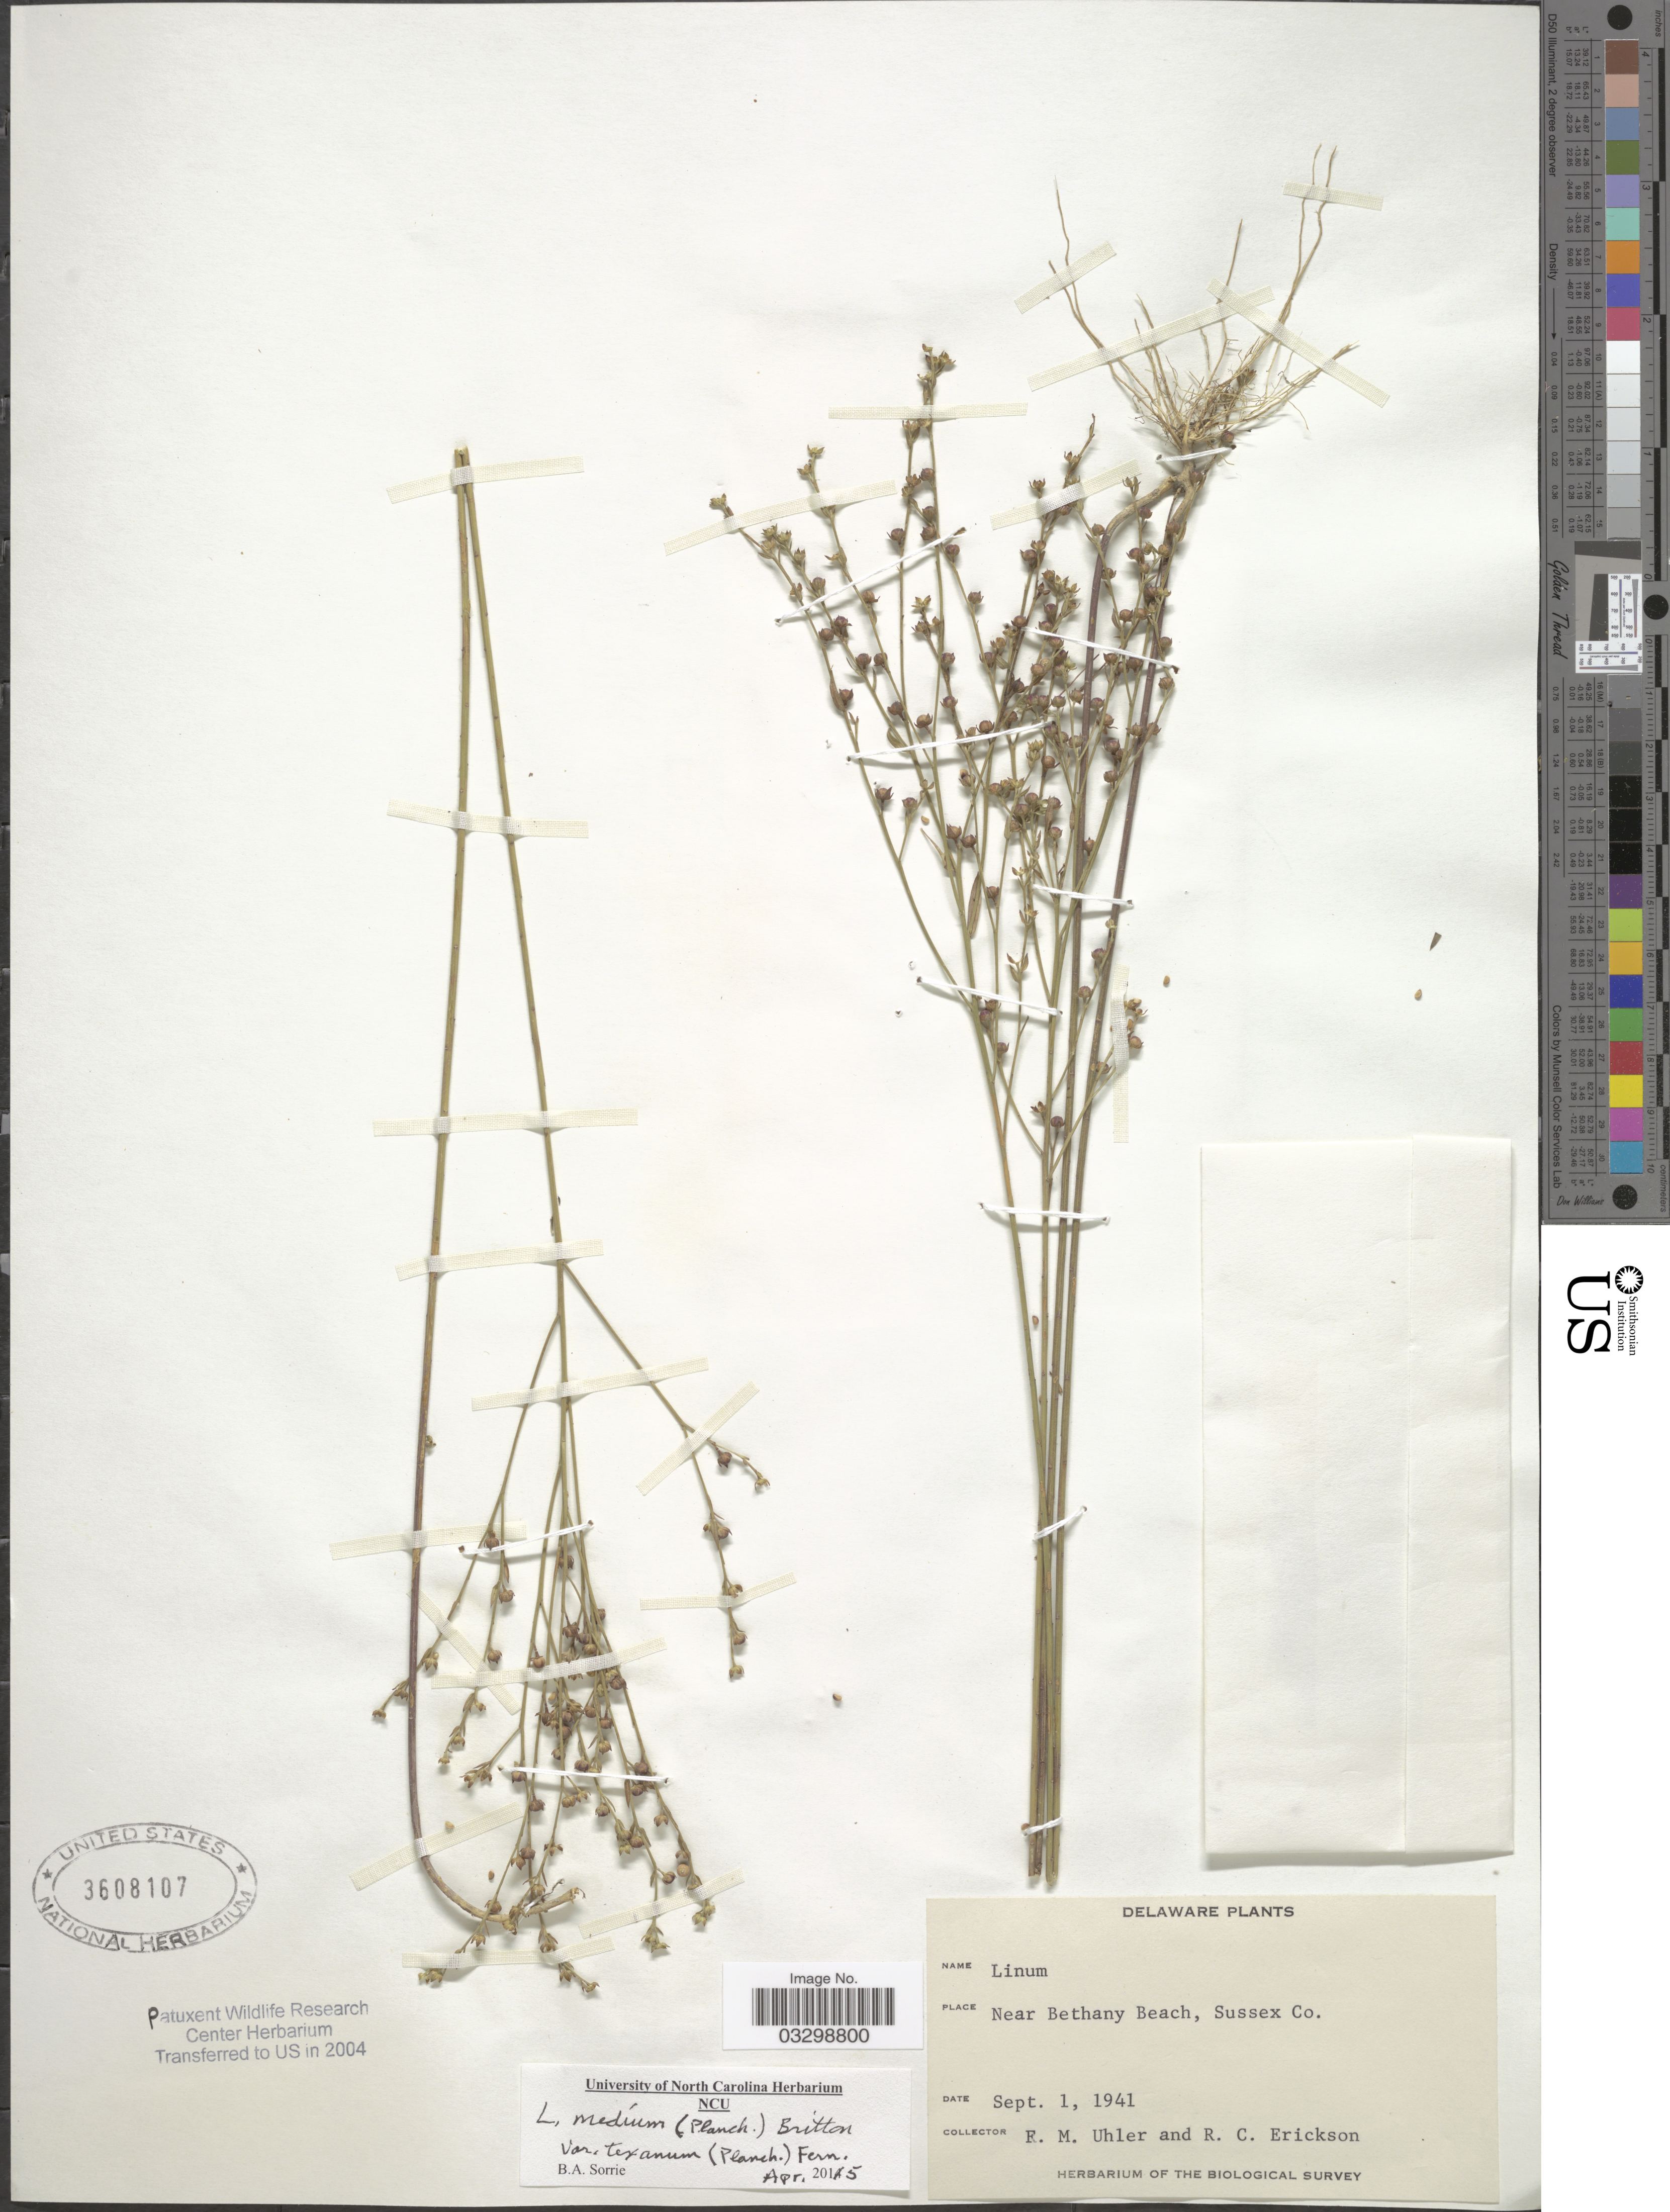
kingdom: Plantae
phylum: Tracheophyta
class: Magnoliopsida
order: Malpighiales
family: Linaceae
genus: Linum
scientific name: Linum medium var. texanum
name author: (Planch.) Fernald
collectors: F. M. Uhler & R. Erickson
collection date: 1941-09-01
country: United States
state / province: Delaware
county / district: Sussex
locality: Near Bethany Beach, Sussex Co.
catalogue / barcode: US 3608107